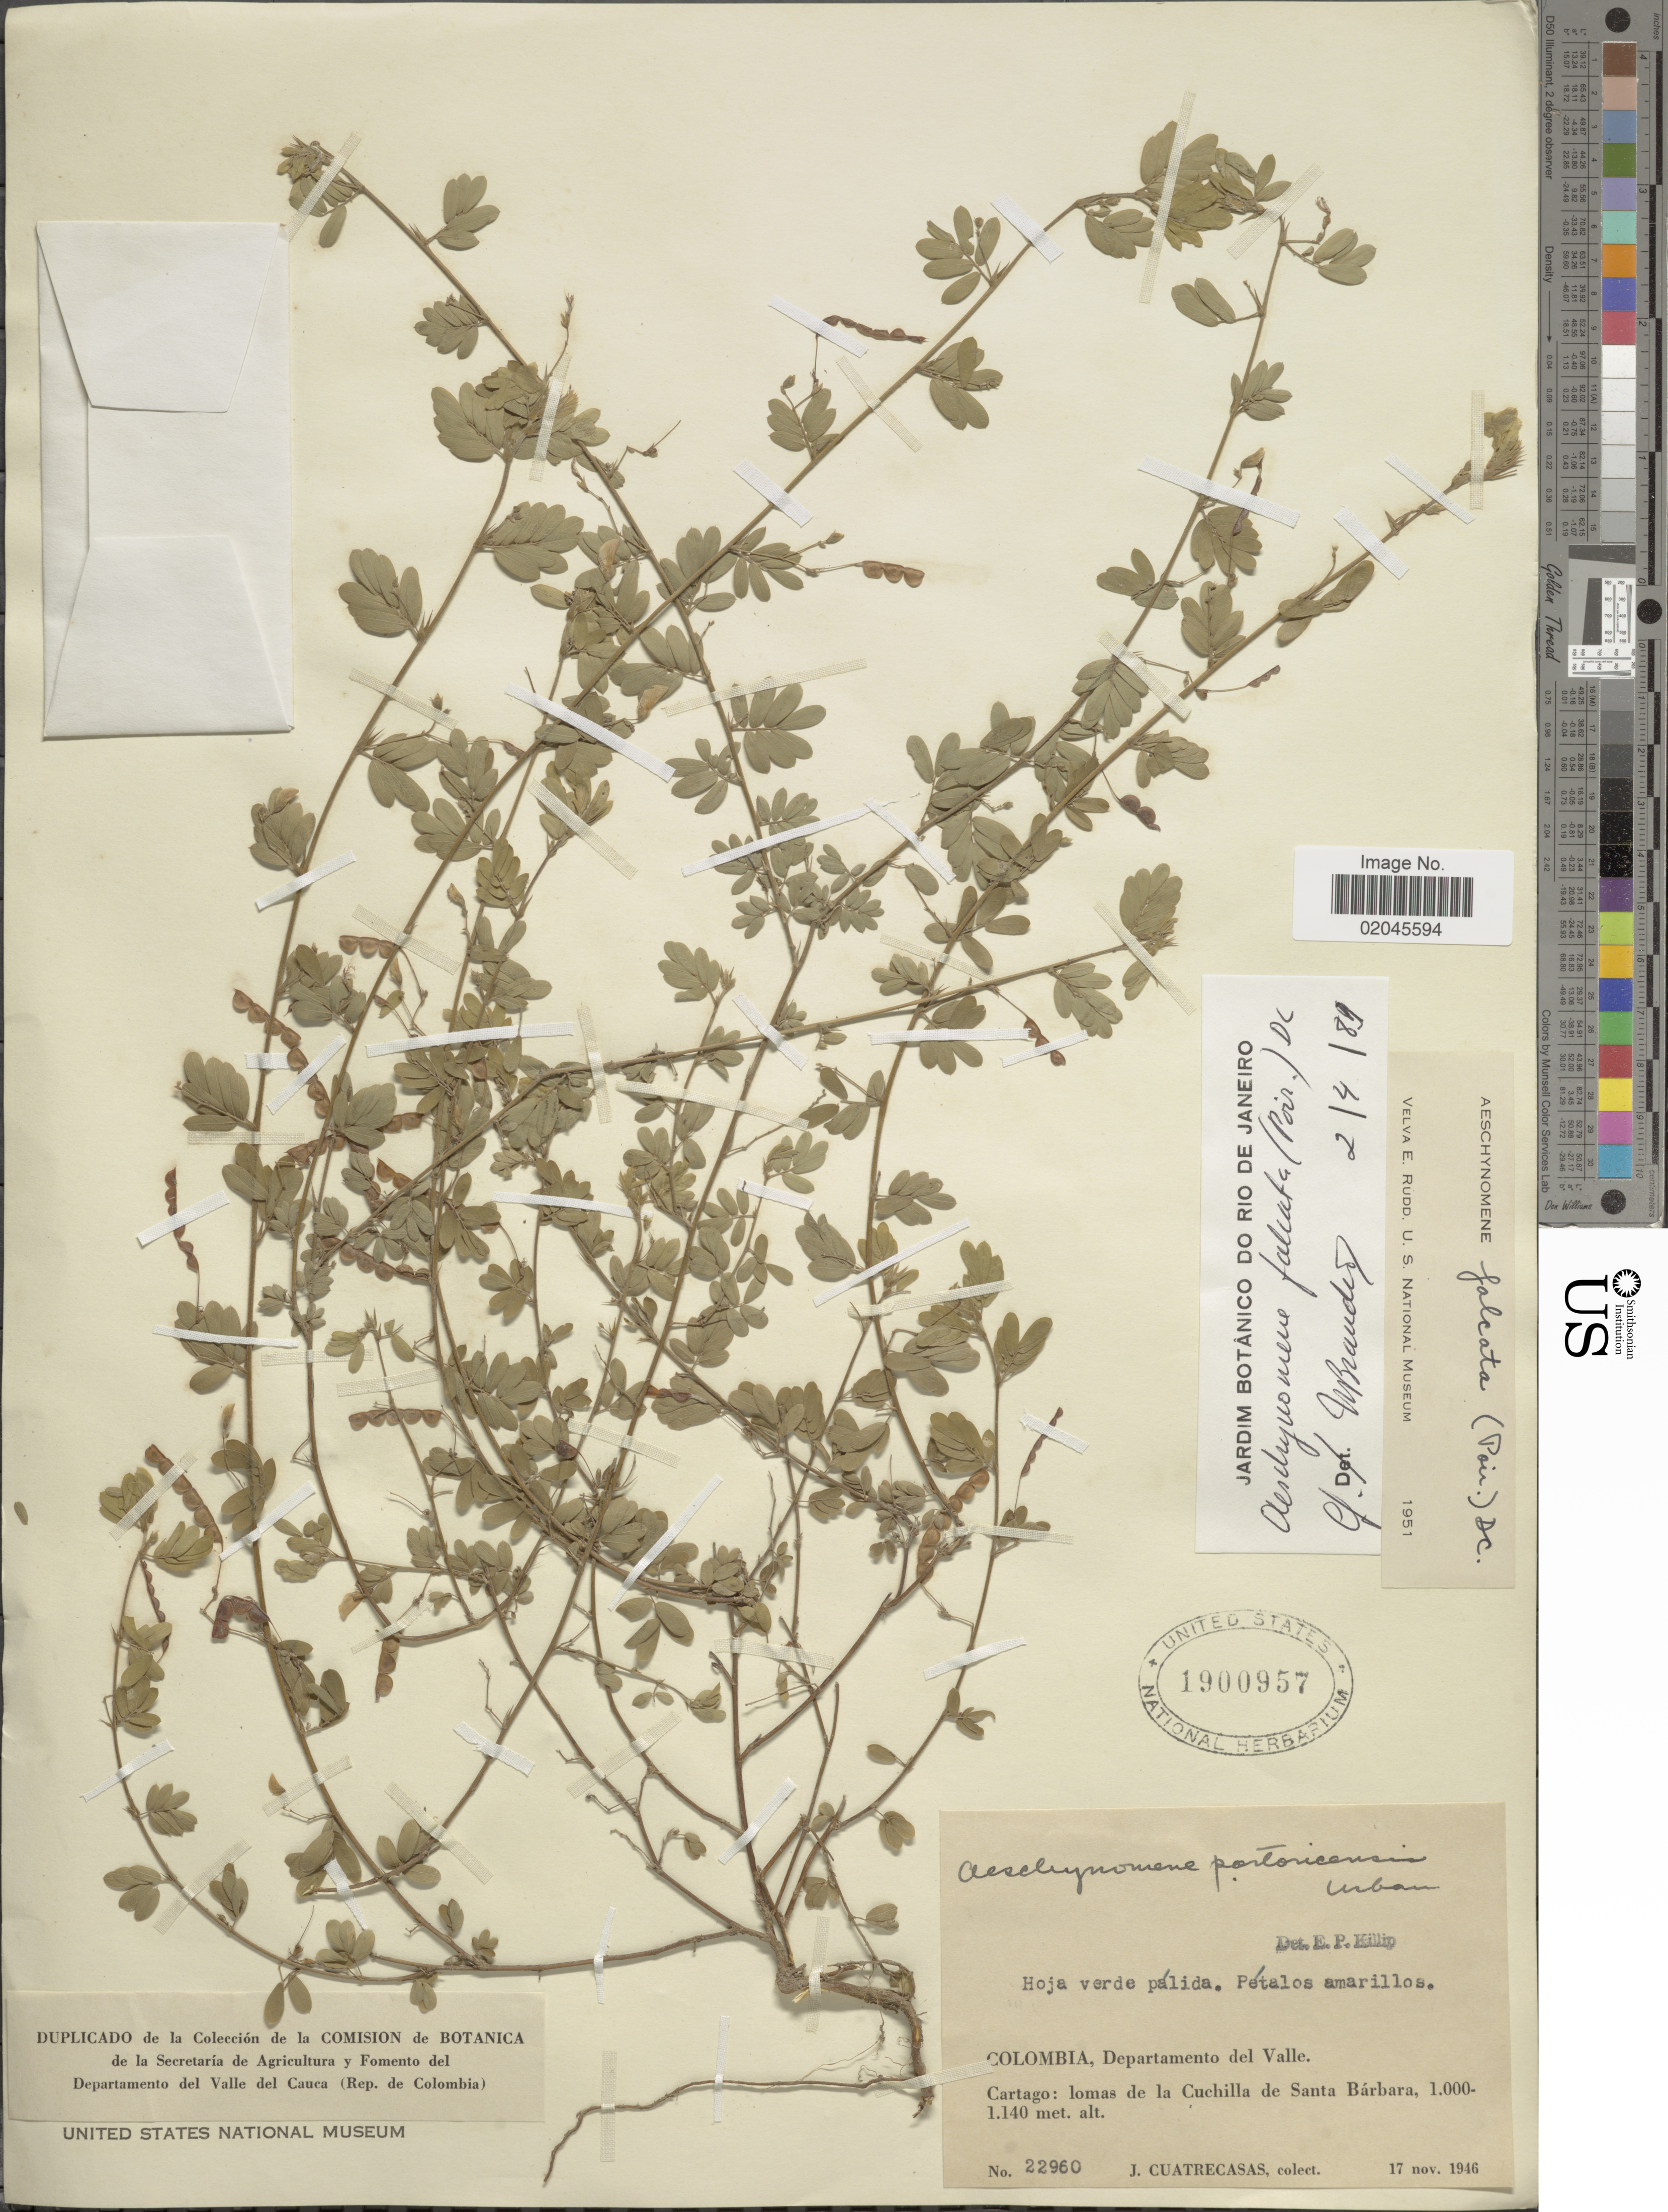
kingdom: Plantae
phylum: Tracheophyta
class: Magnoliopsida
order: Fabales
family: Fabaceae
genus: Aeschynomene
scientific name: Aeschynomene falcata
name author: (Poir.) DC.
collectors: J. Cuatrecasas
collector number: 22960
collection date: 1946-11-17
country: Colombia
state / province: Valle del Cauca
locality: Departamento del Valle, Cartago: lomas de la Cuchilla de Santa Barbara.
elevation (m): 1000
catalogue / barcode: US 1900957